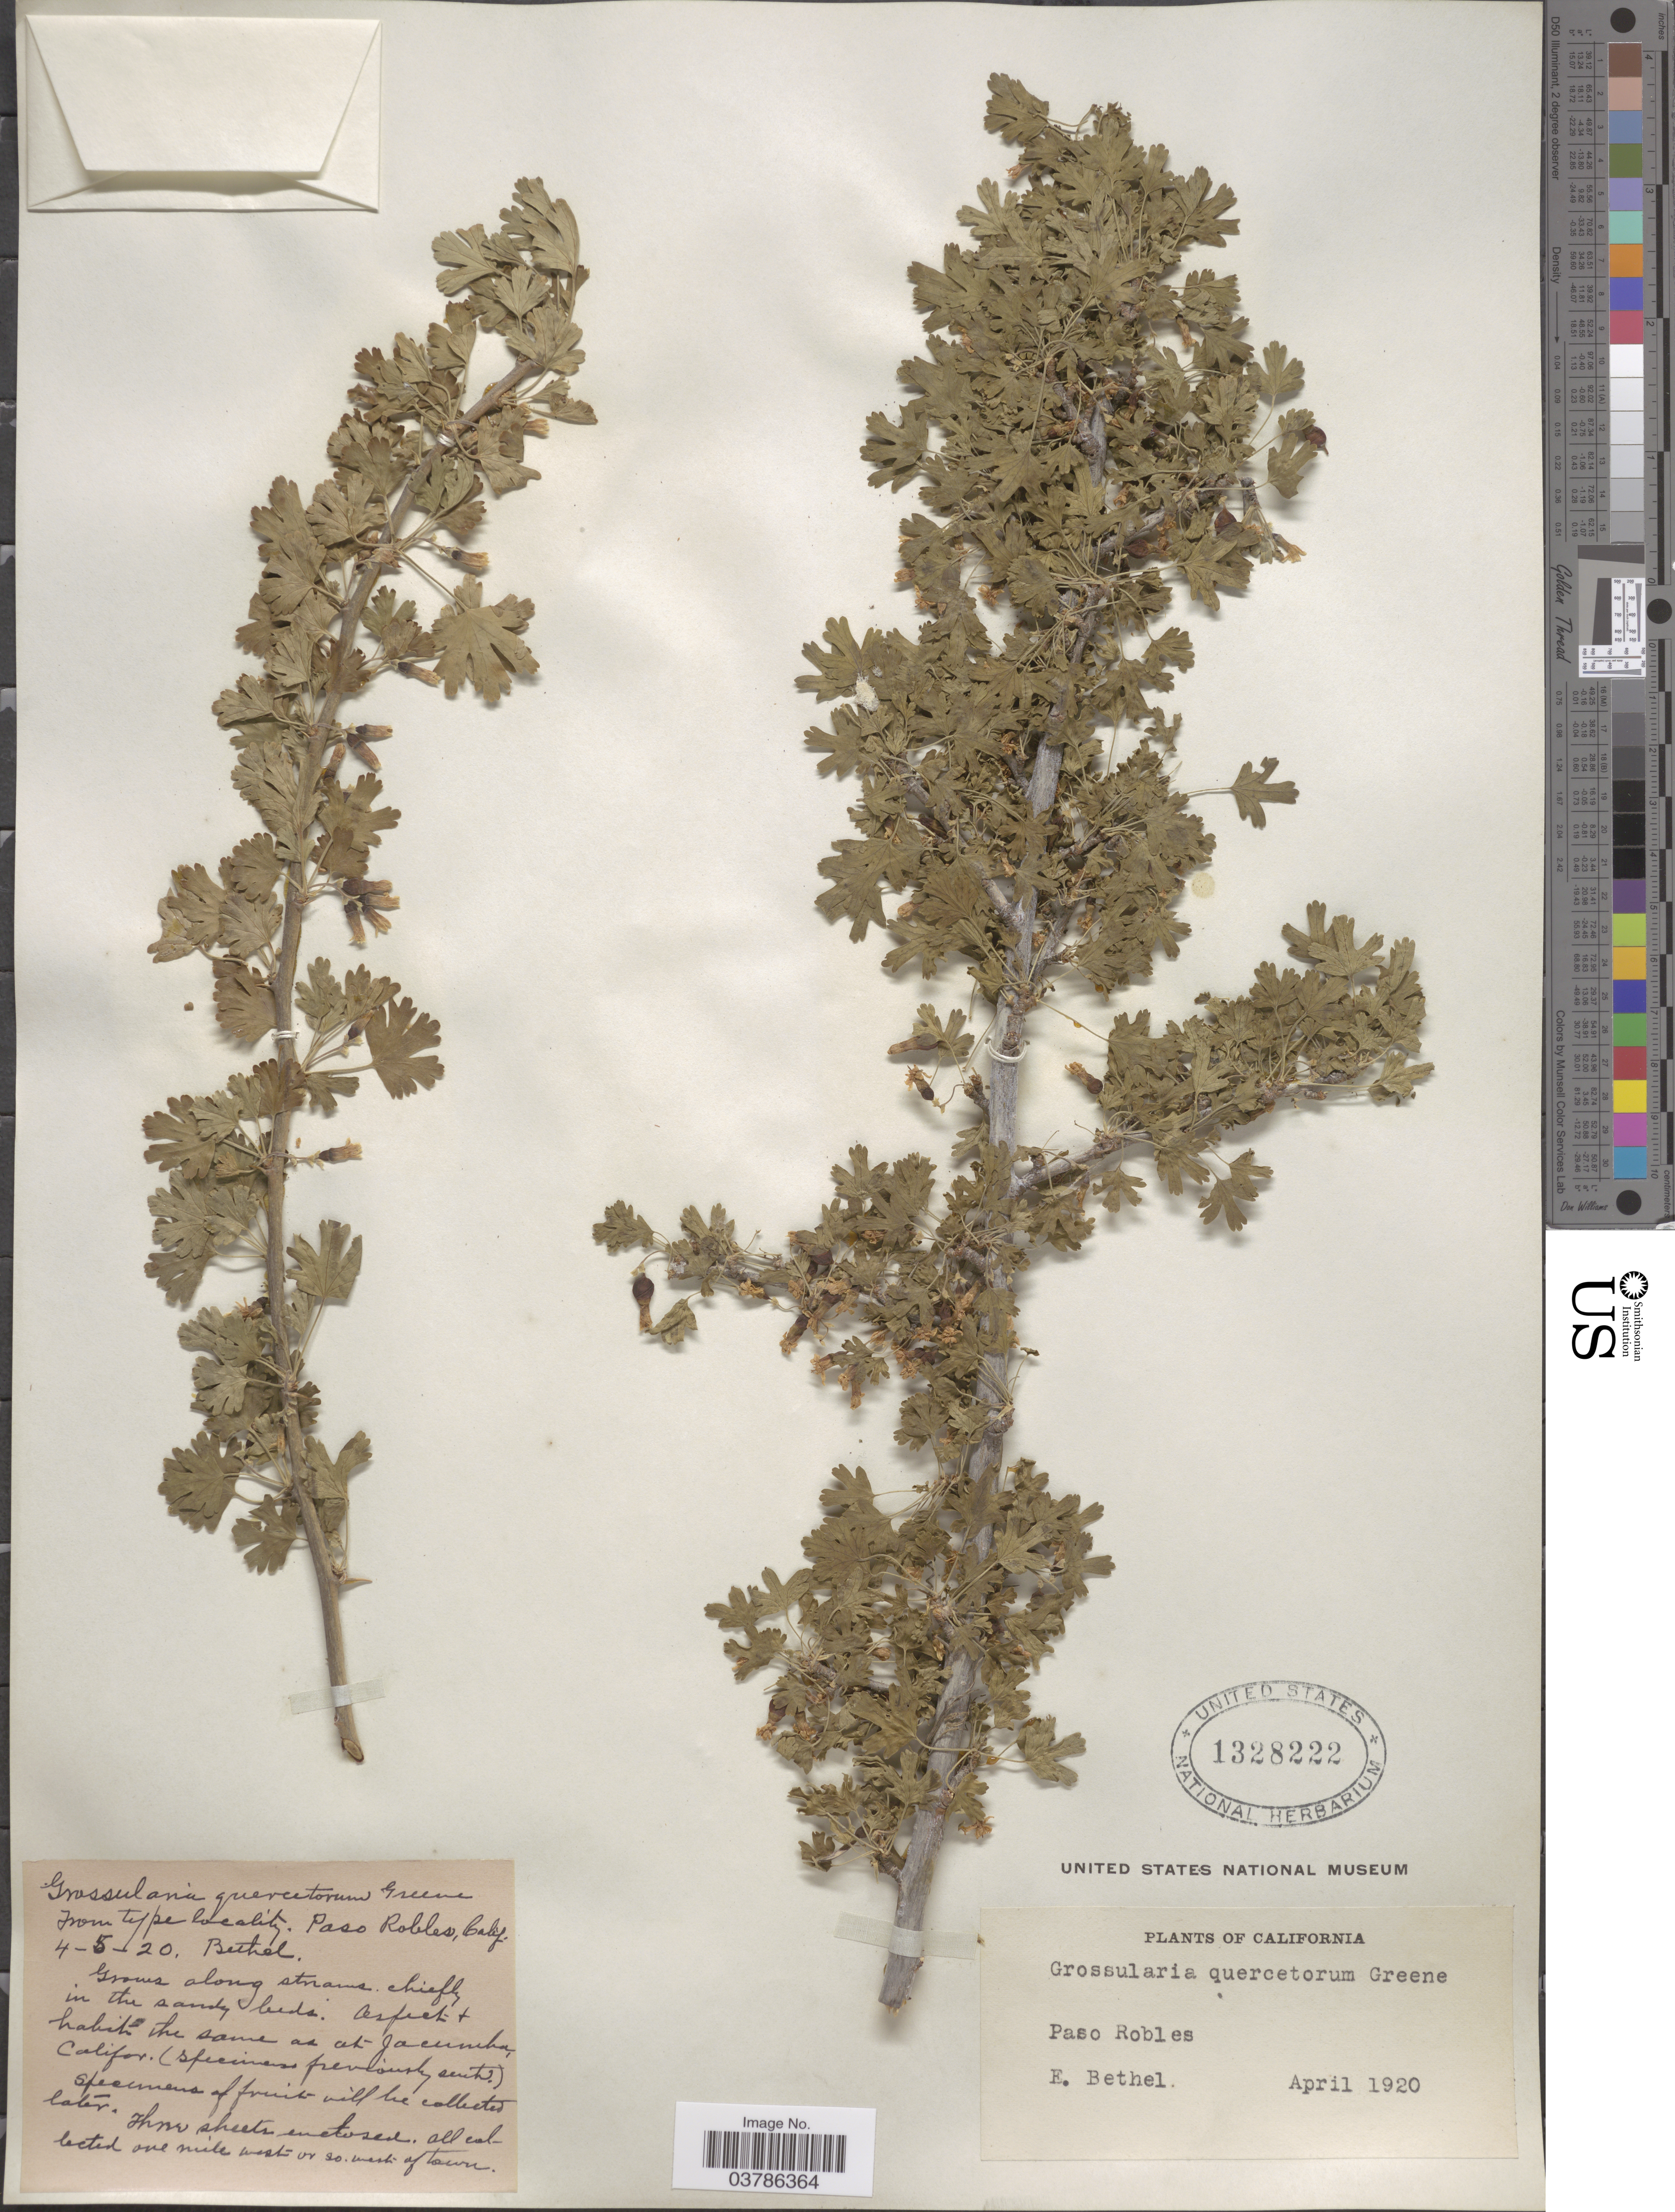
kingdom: Plantae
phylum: Tracheophyta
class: Magnoliopsida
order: Saxifragales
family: Grossulariaceae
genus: Ribes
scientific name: Ribes quercetorum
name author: Greene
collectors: E. Bethel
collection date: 1920-04-05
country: United States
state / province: California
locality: Paso Robles.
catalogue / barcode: US 1328222